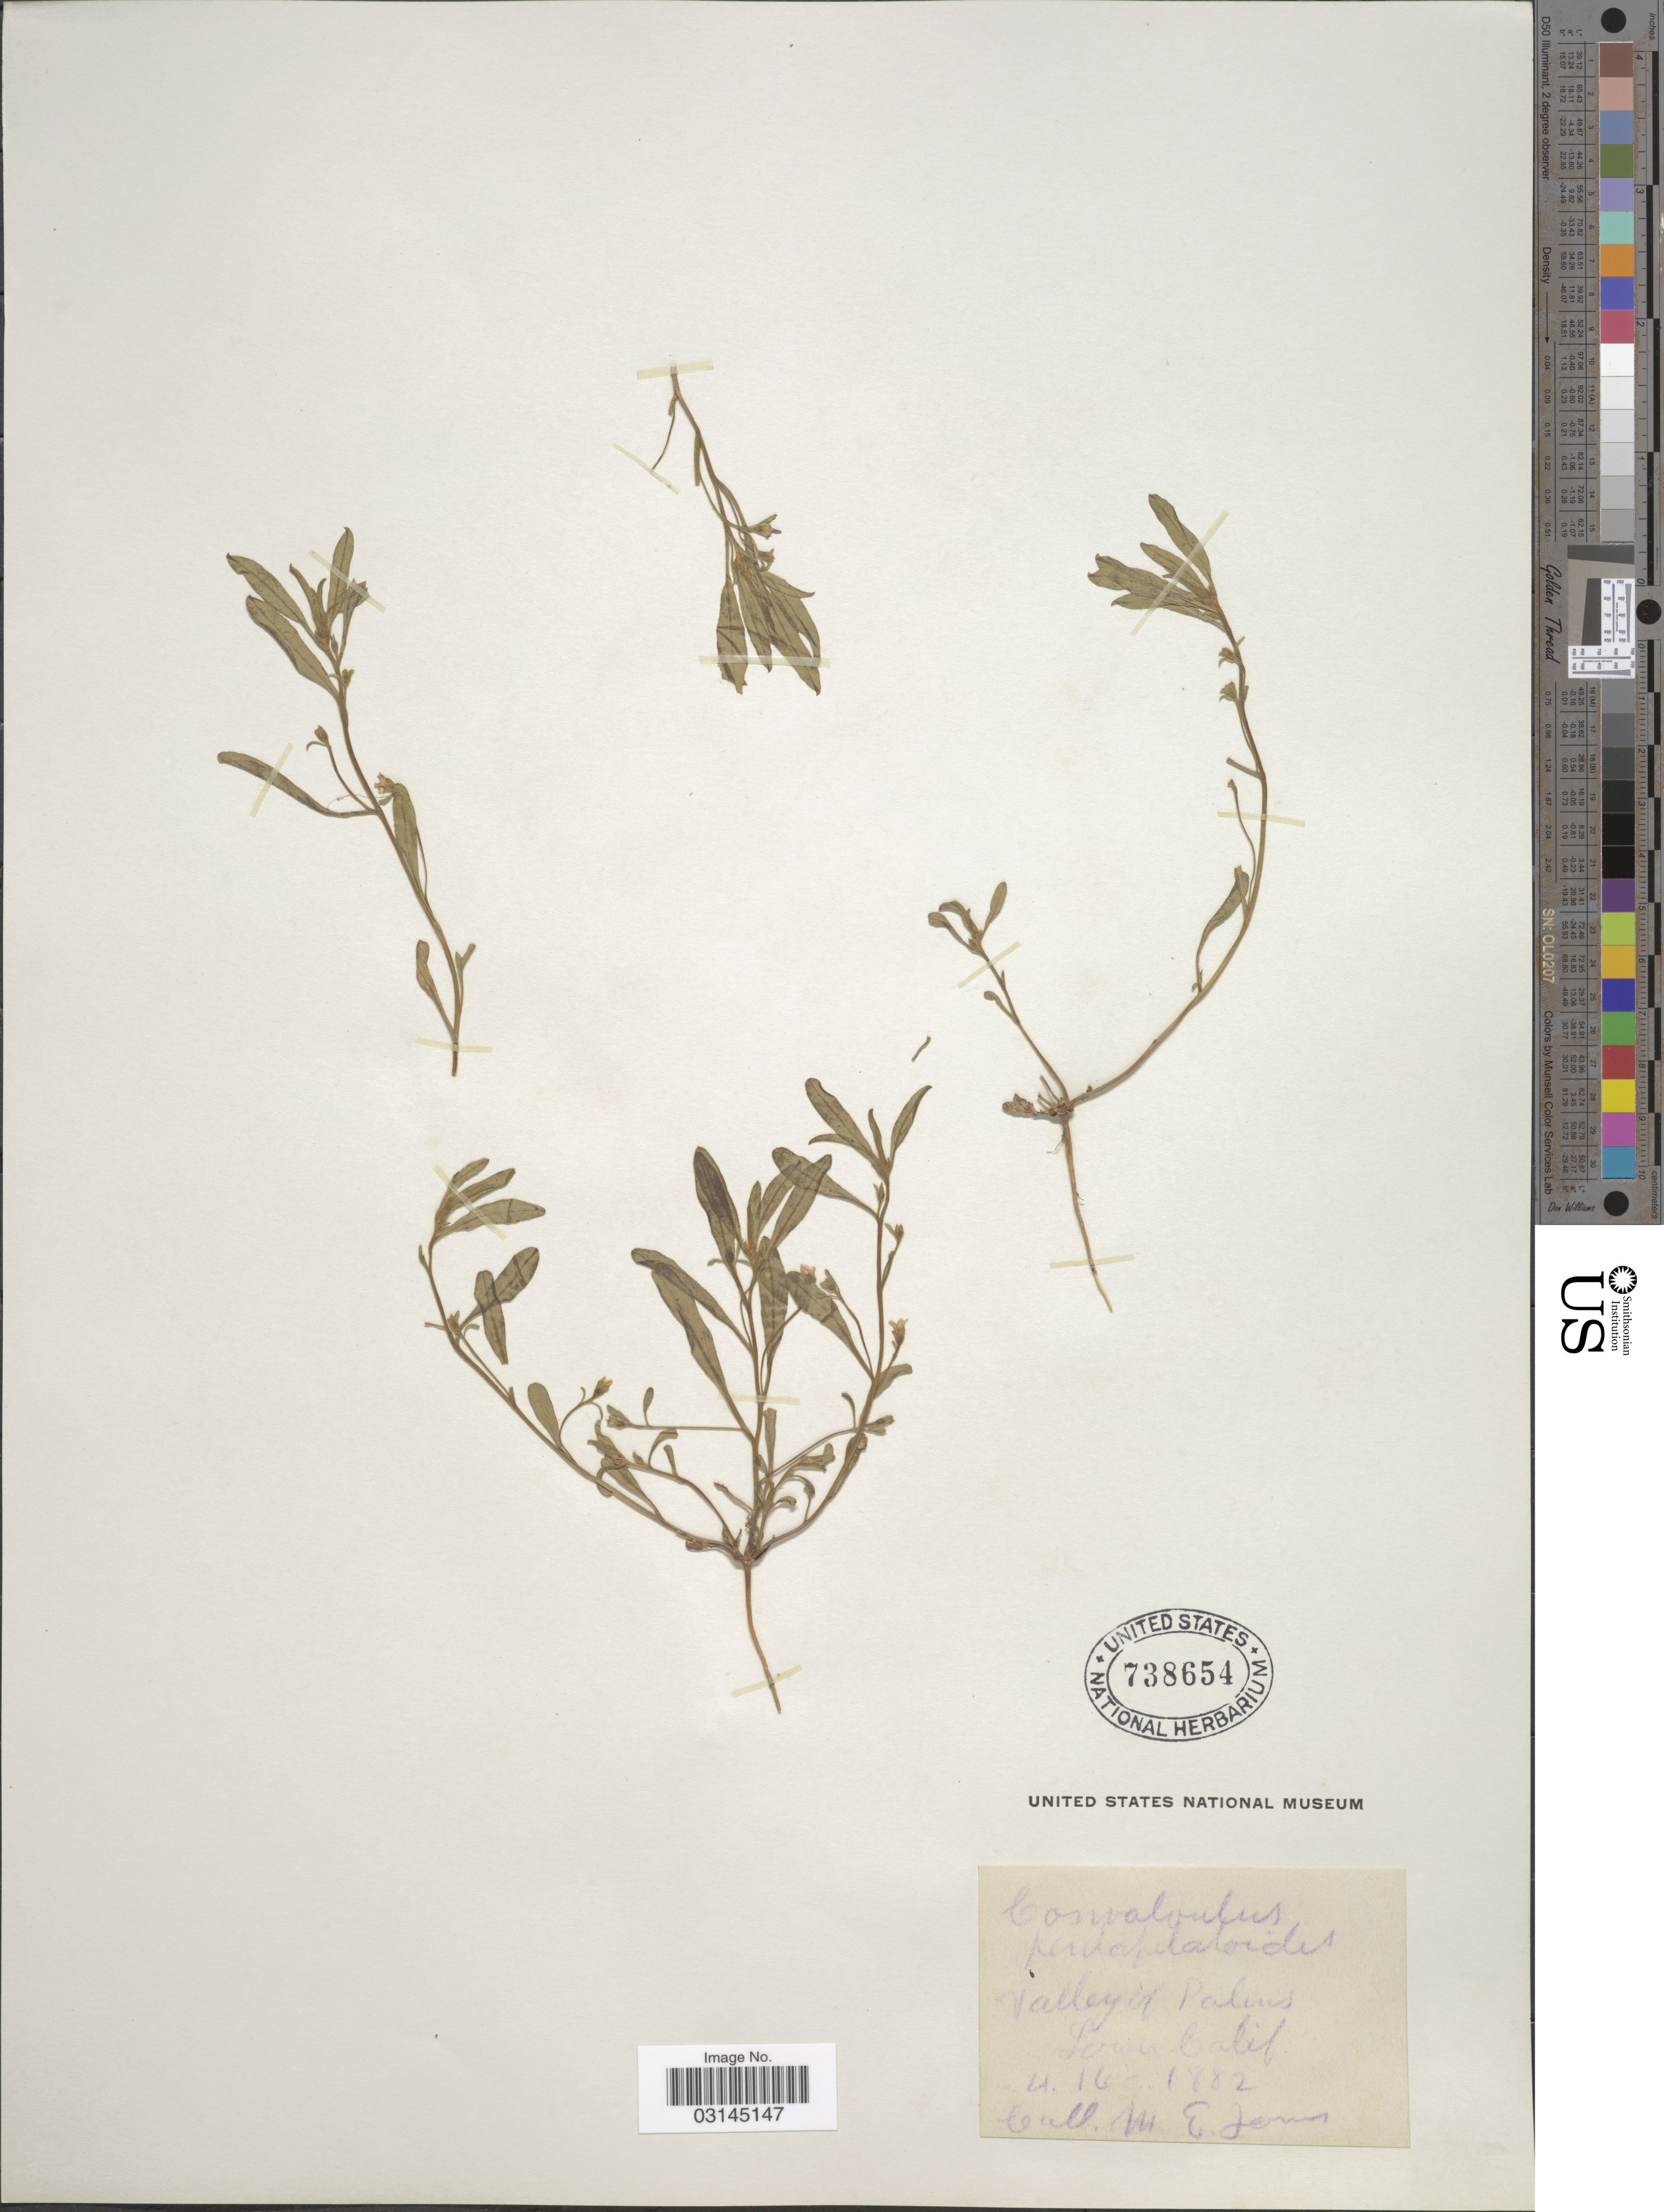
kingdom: Plantae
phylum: Tracheophyta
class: Magnoliopsida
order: Solanales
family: Convolvulaceae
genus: Convolvulus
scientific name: Convolvulus simulans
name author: L.M. Perry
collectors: M. E. Jones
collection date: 1882-04-16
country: Mexico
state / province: Baja California Norte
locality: Valley of Palms. Lower Calif.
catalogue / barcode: US 738654